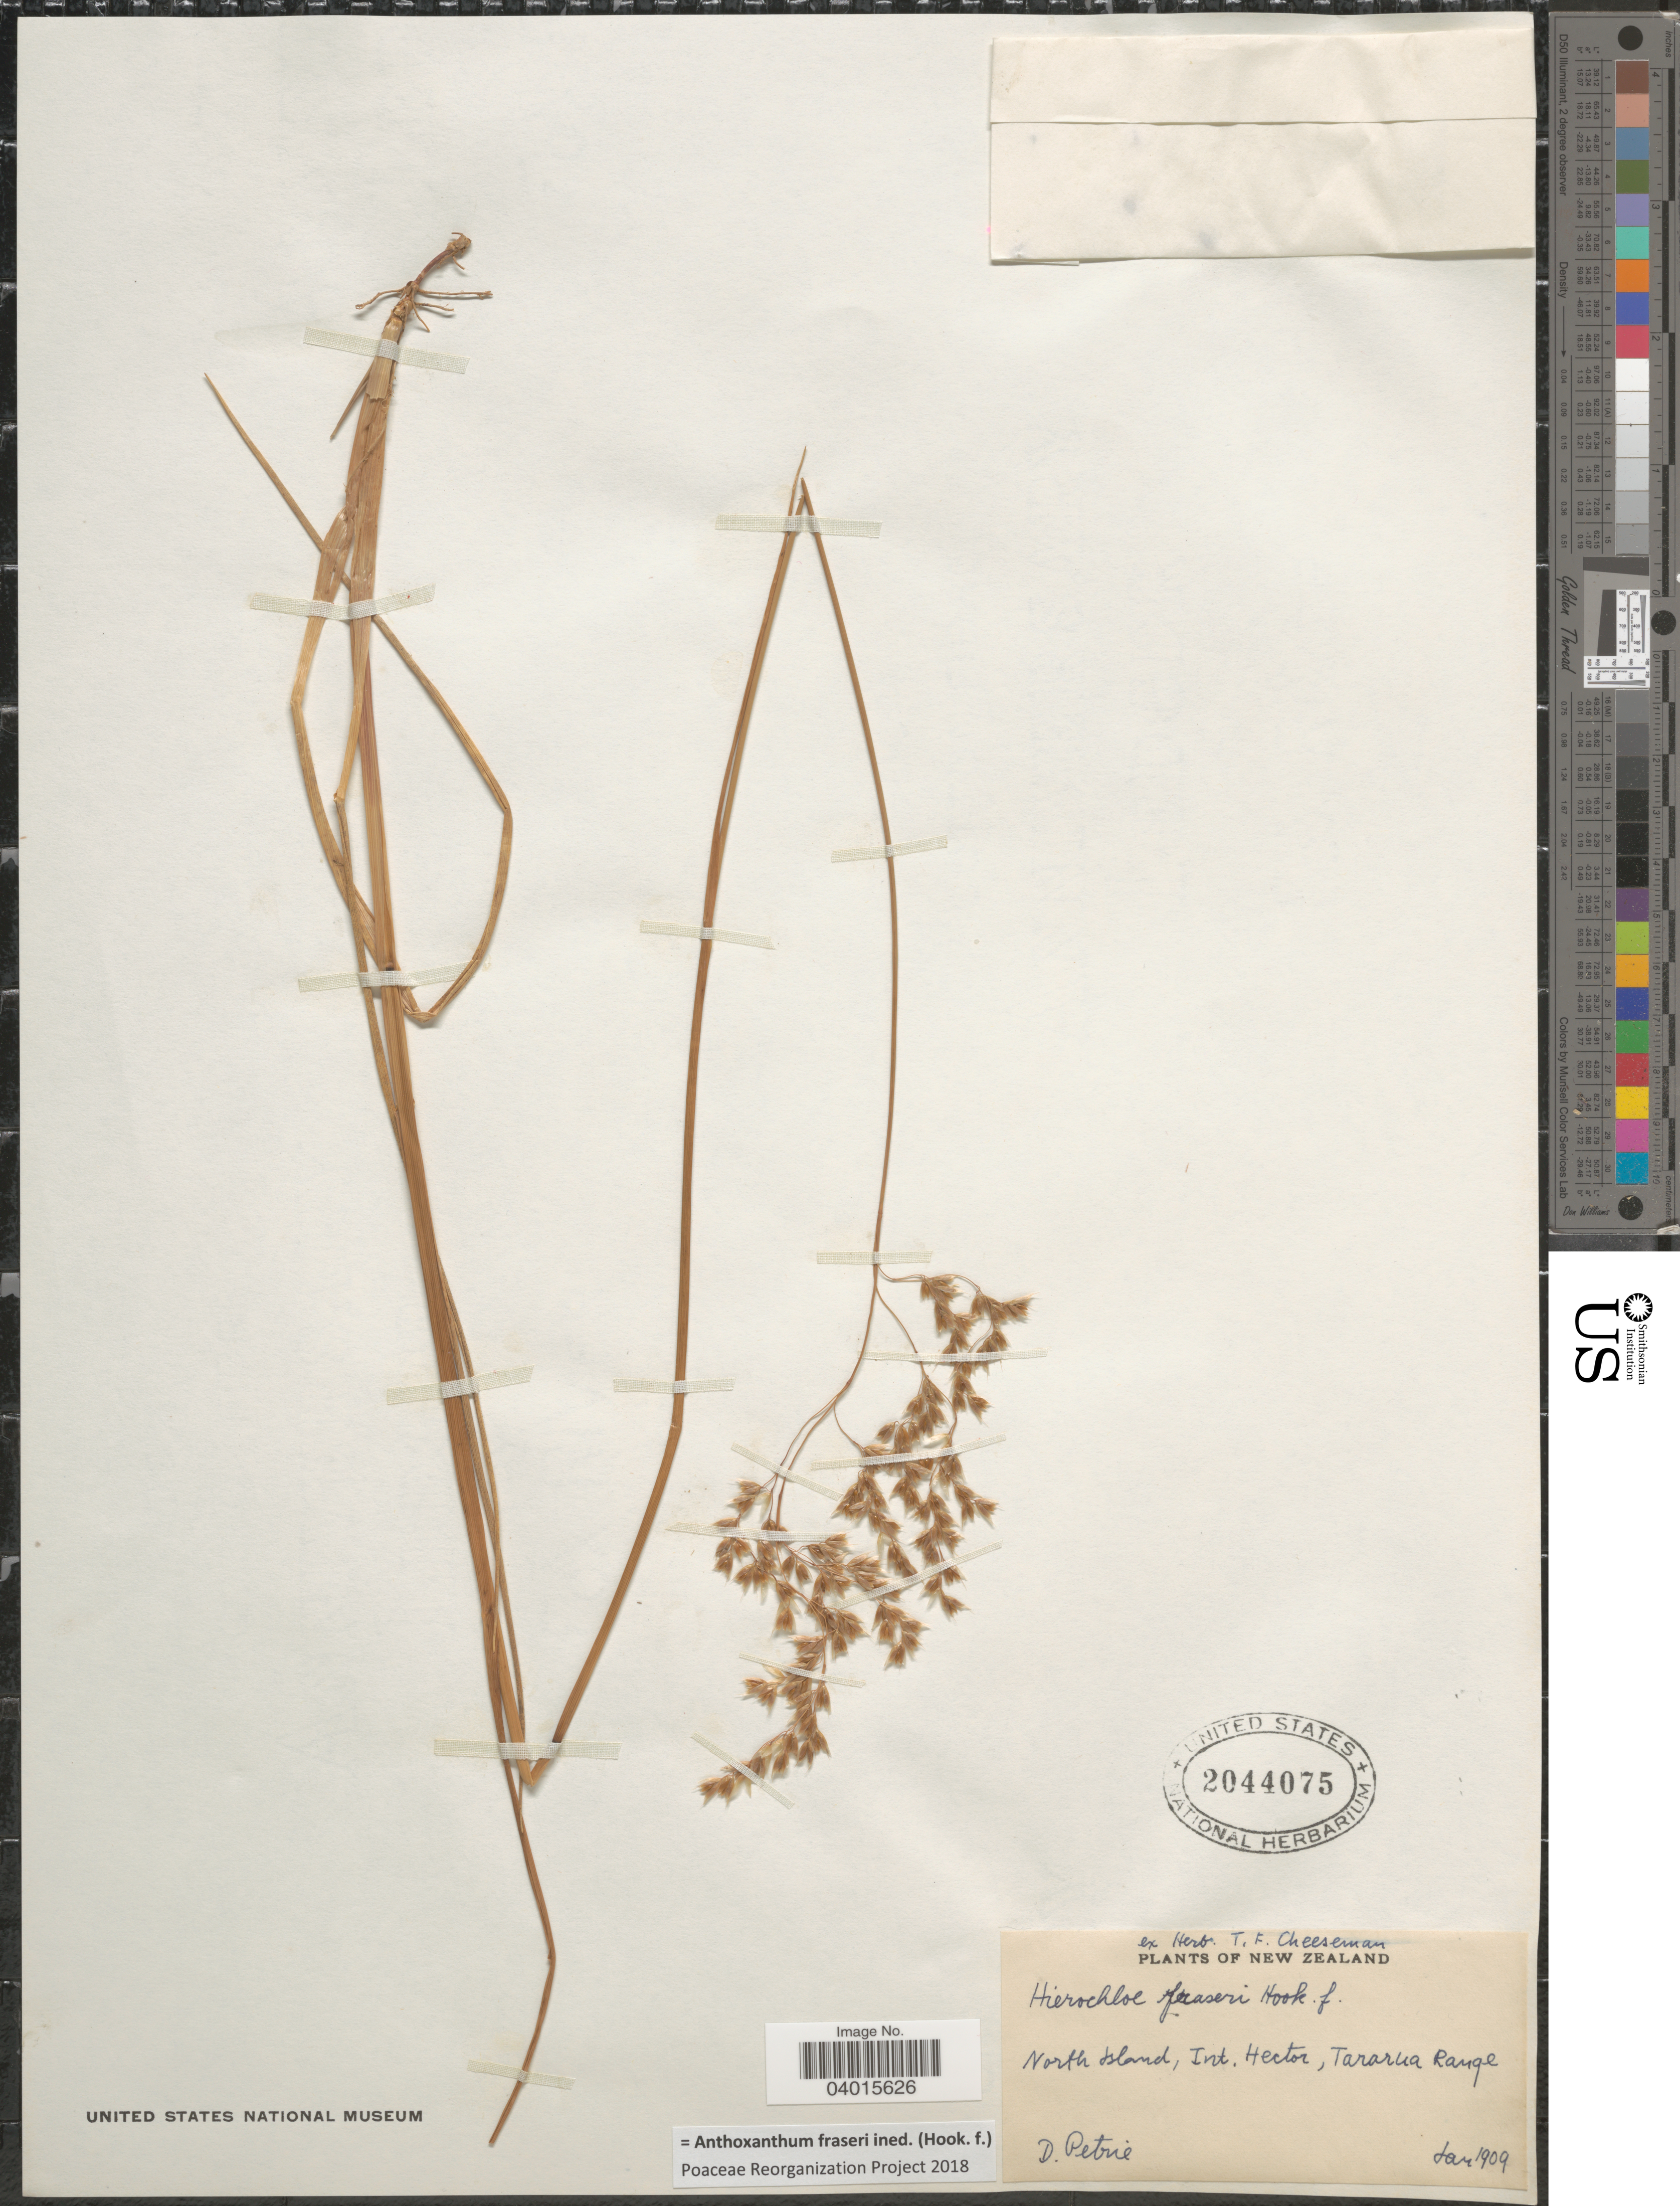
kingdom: Plantae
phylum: Tracheophyta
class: Liliopsida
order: Poales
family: Poaceae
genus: Anthoxanthum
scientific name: Anthoxanthum fraseri (Hook. f.) ined.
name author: Hook. f.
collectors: D. Petrie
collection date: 1909-01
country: New Zealand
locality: North Island, Int. Hector, Tararua Range.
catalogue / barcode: US 2044075